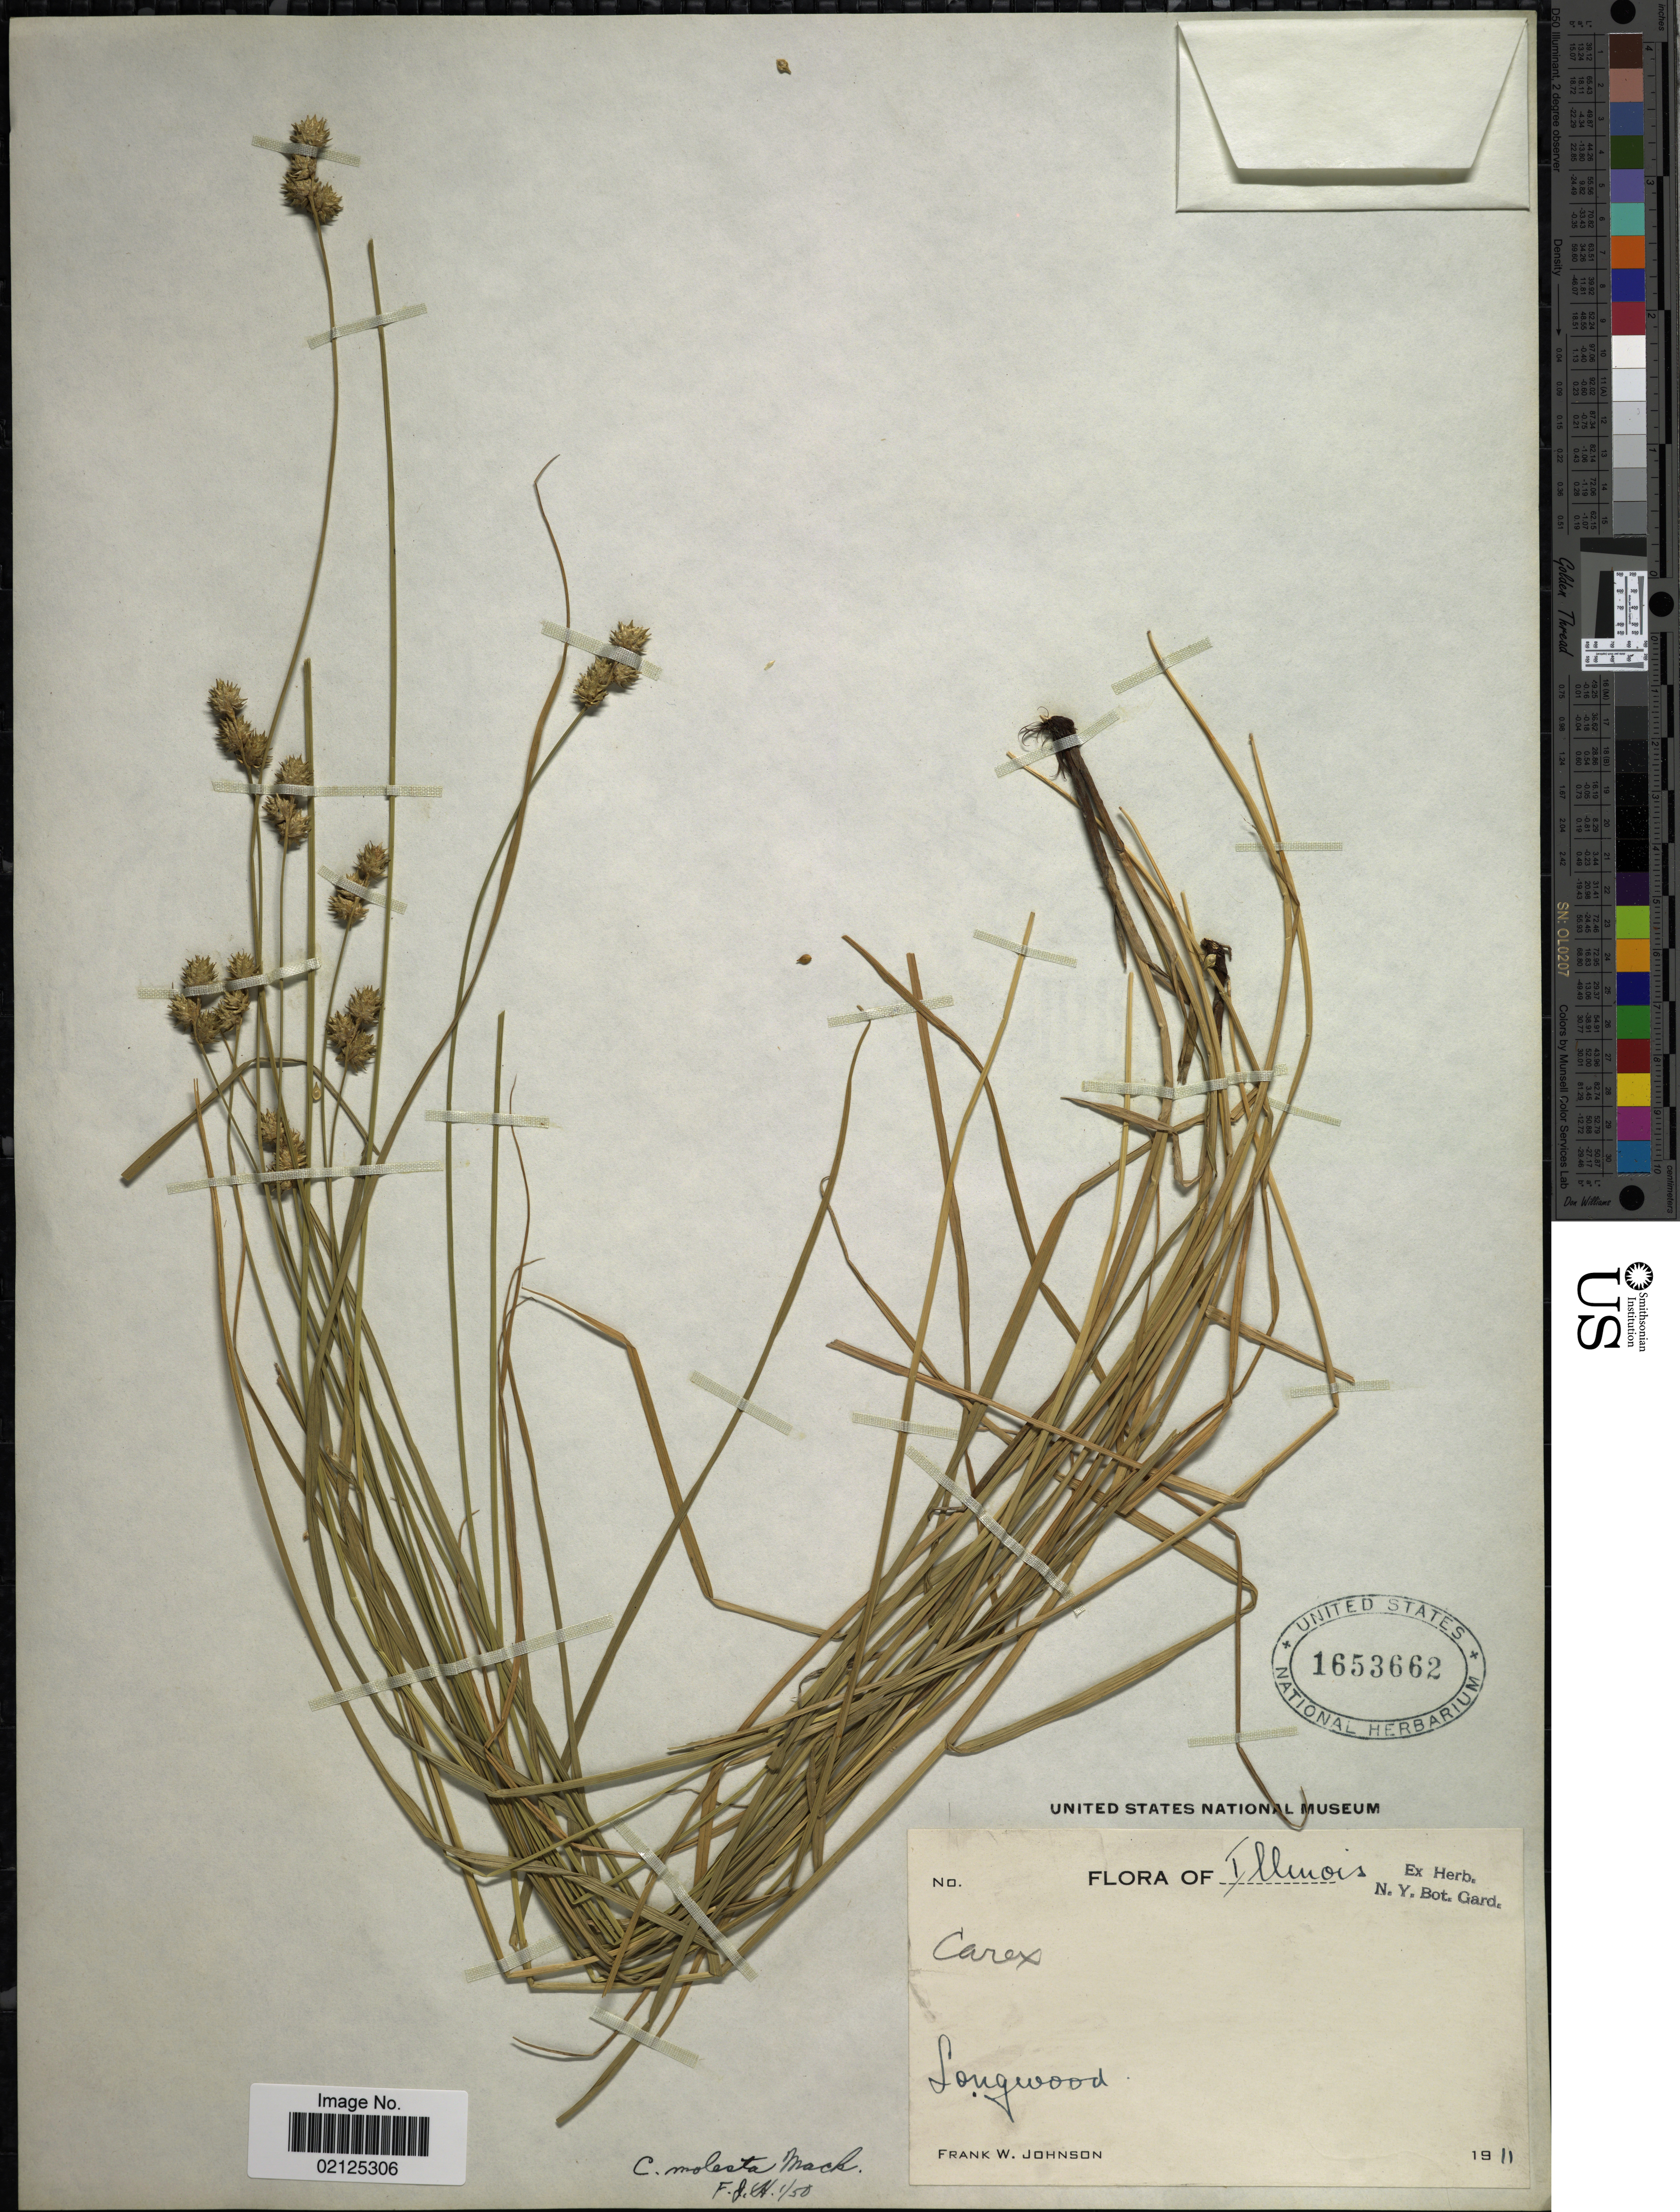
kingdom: Plantae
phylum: Tracheophyta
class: Liliopsida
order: Poales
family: Cyperaceae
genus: Carex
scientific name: Carex molesta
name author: Mack.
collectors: F. W. Johnson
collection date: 1911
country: United States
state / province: Illinois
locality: Longwood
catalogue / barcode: US 1653662